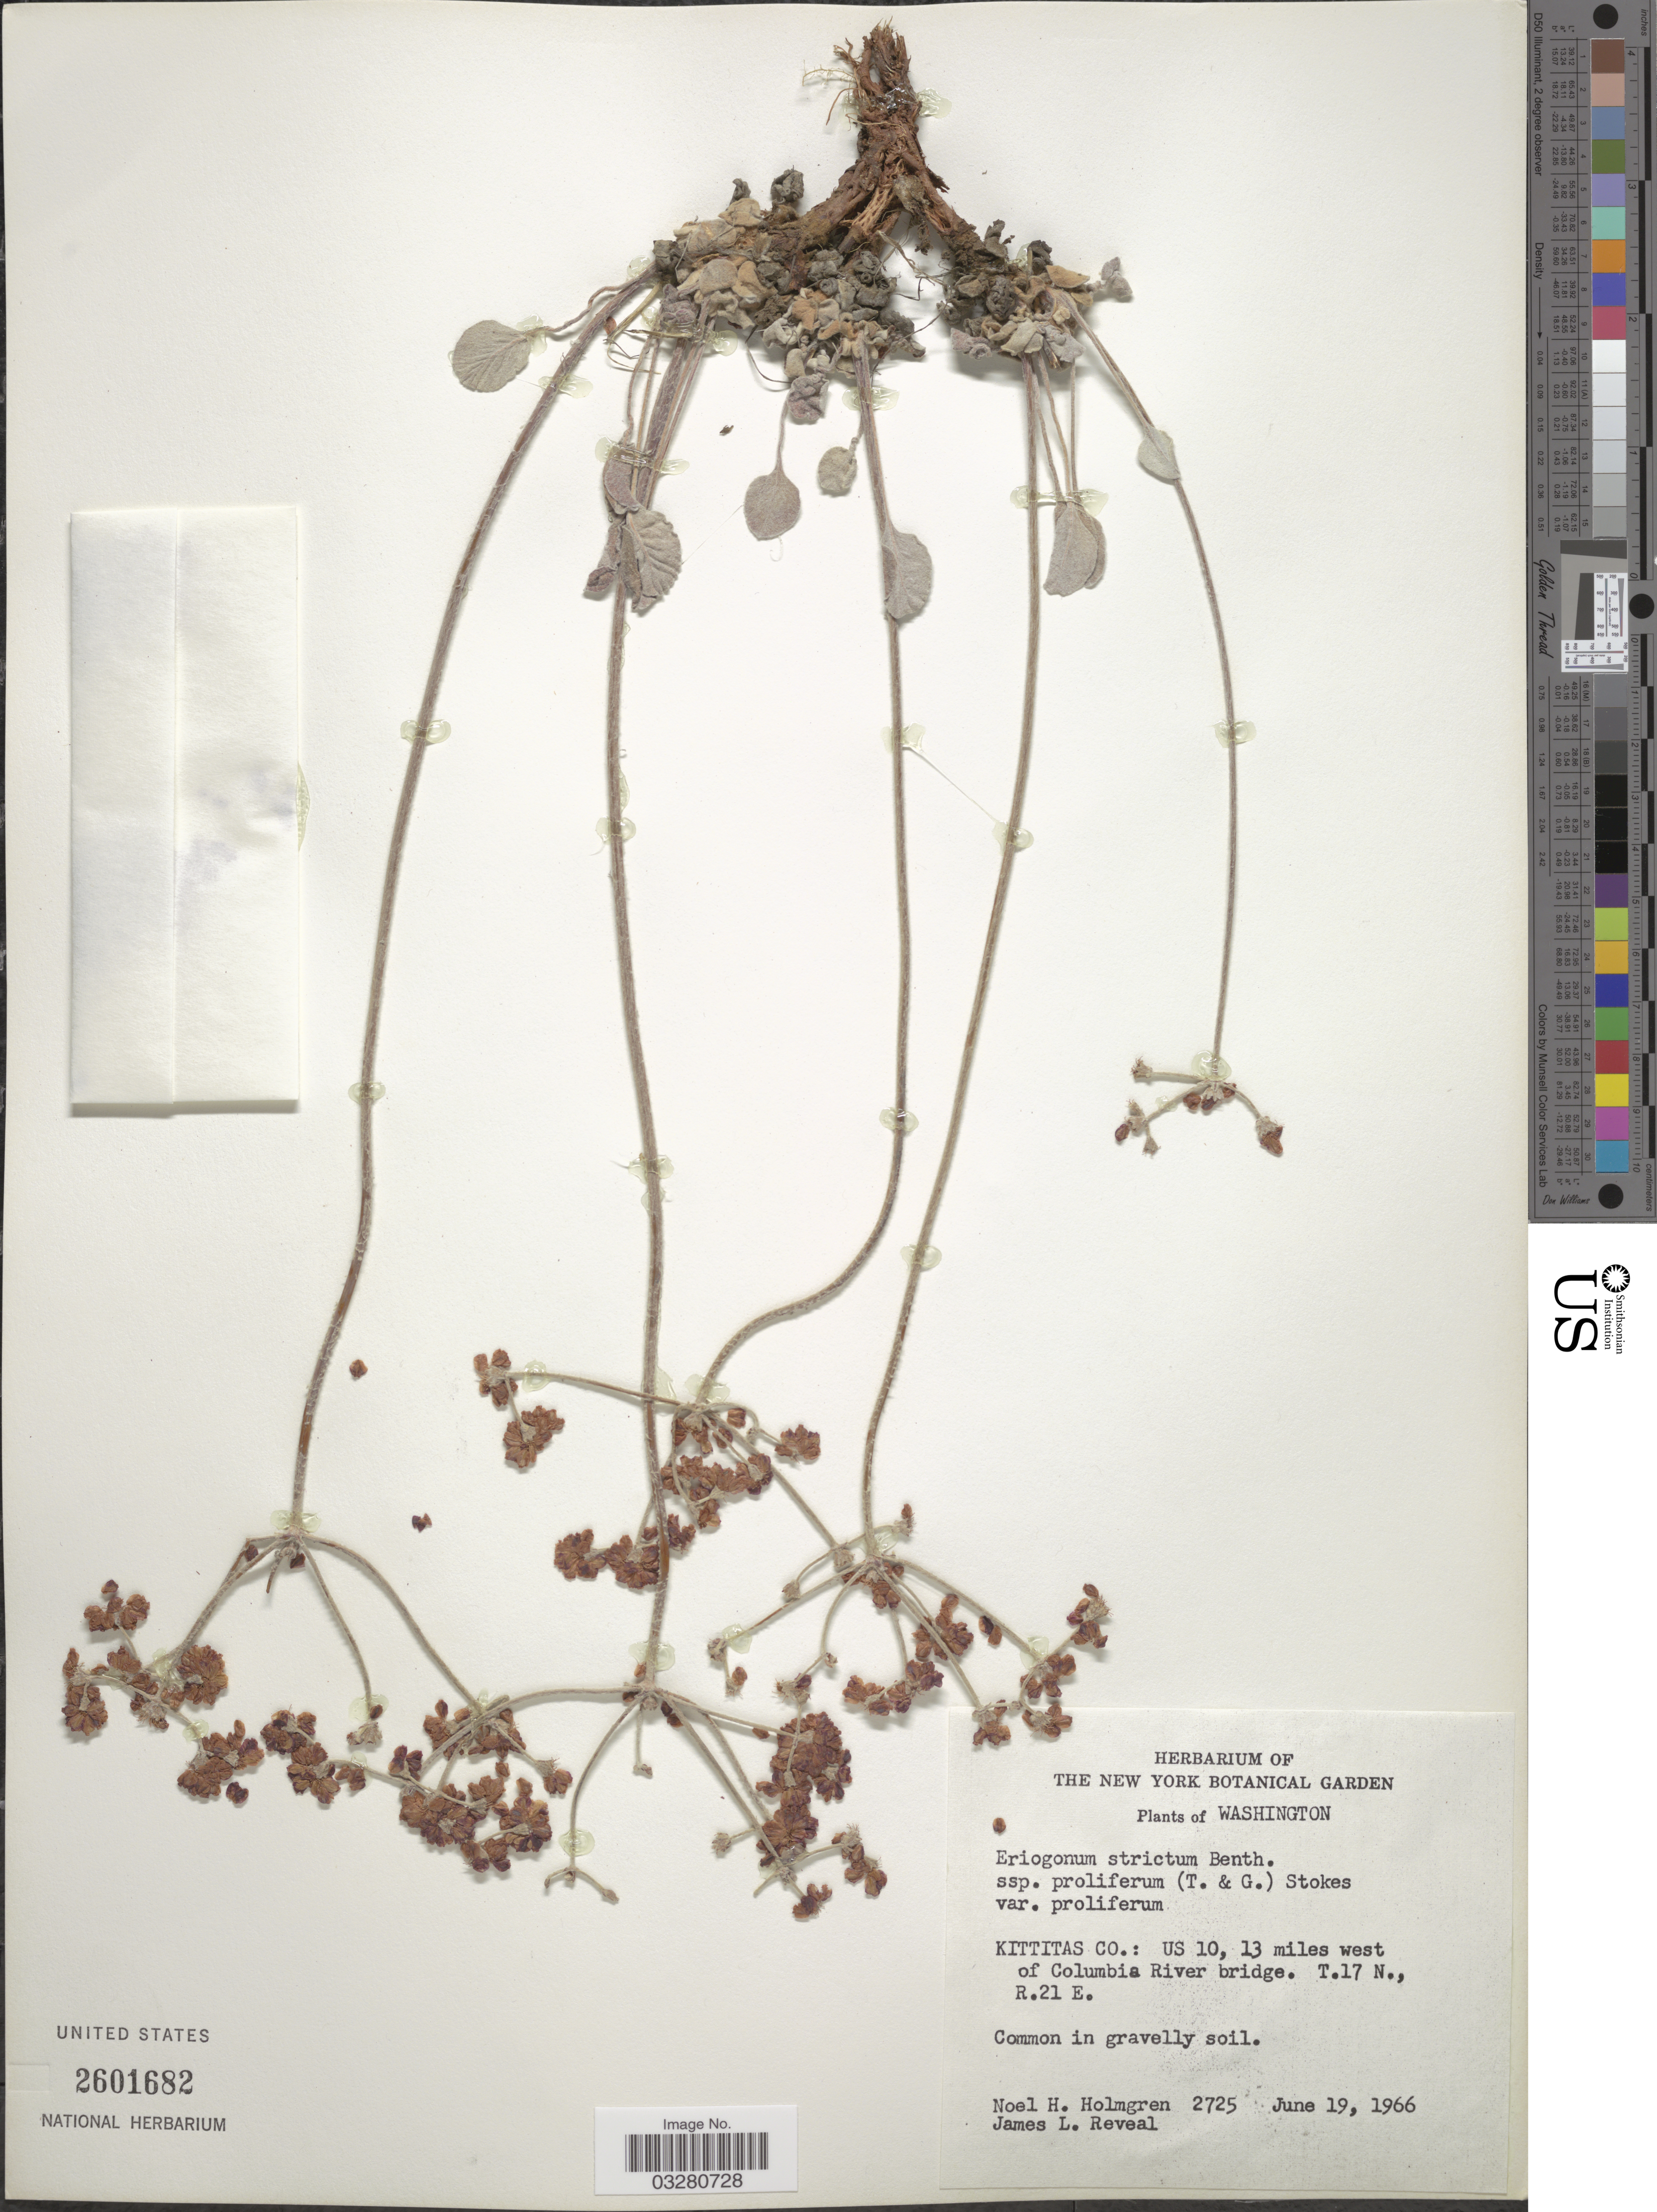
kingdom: Plantae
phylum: Tracheophyta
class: Magnoliopsida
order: Caryophyllales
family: Polygonaceae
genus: Eriogonum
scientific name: Eriogonum strictum subsp. proliferum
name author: (Torr. & A. Gray) S. Stokes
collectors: N. H. Holmgren & J. L. Reveal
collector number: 2725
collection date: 1966-06-19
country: United States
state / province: Washington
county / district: Kittitas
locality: Kittitas Co.: US 10, 13 miles west of Columbia River bridge. T.17 N., R.21 E.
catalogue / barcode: US 2601682